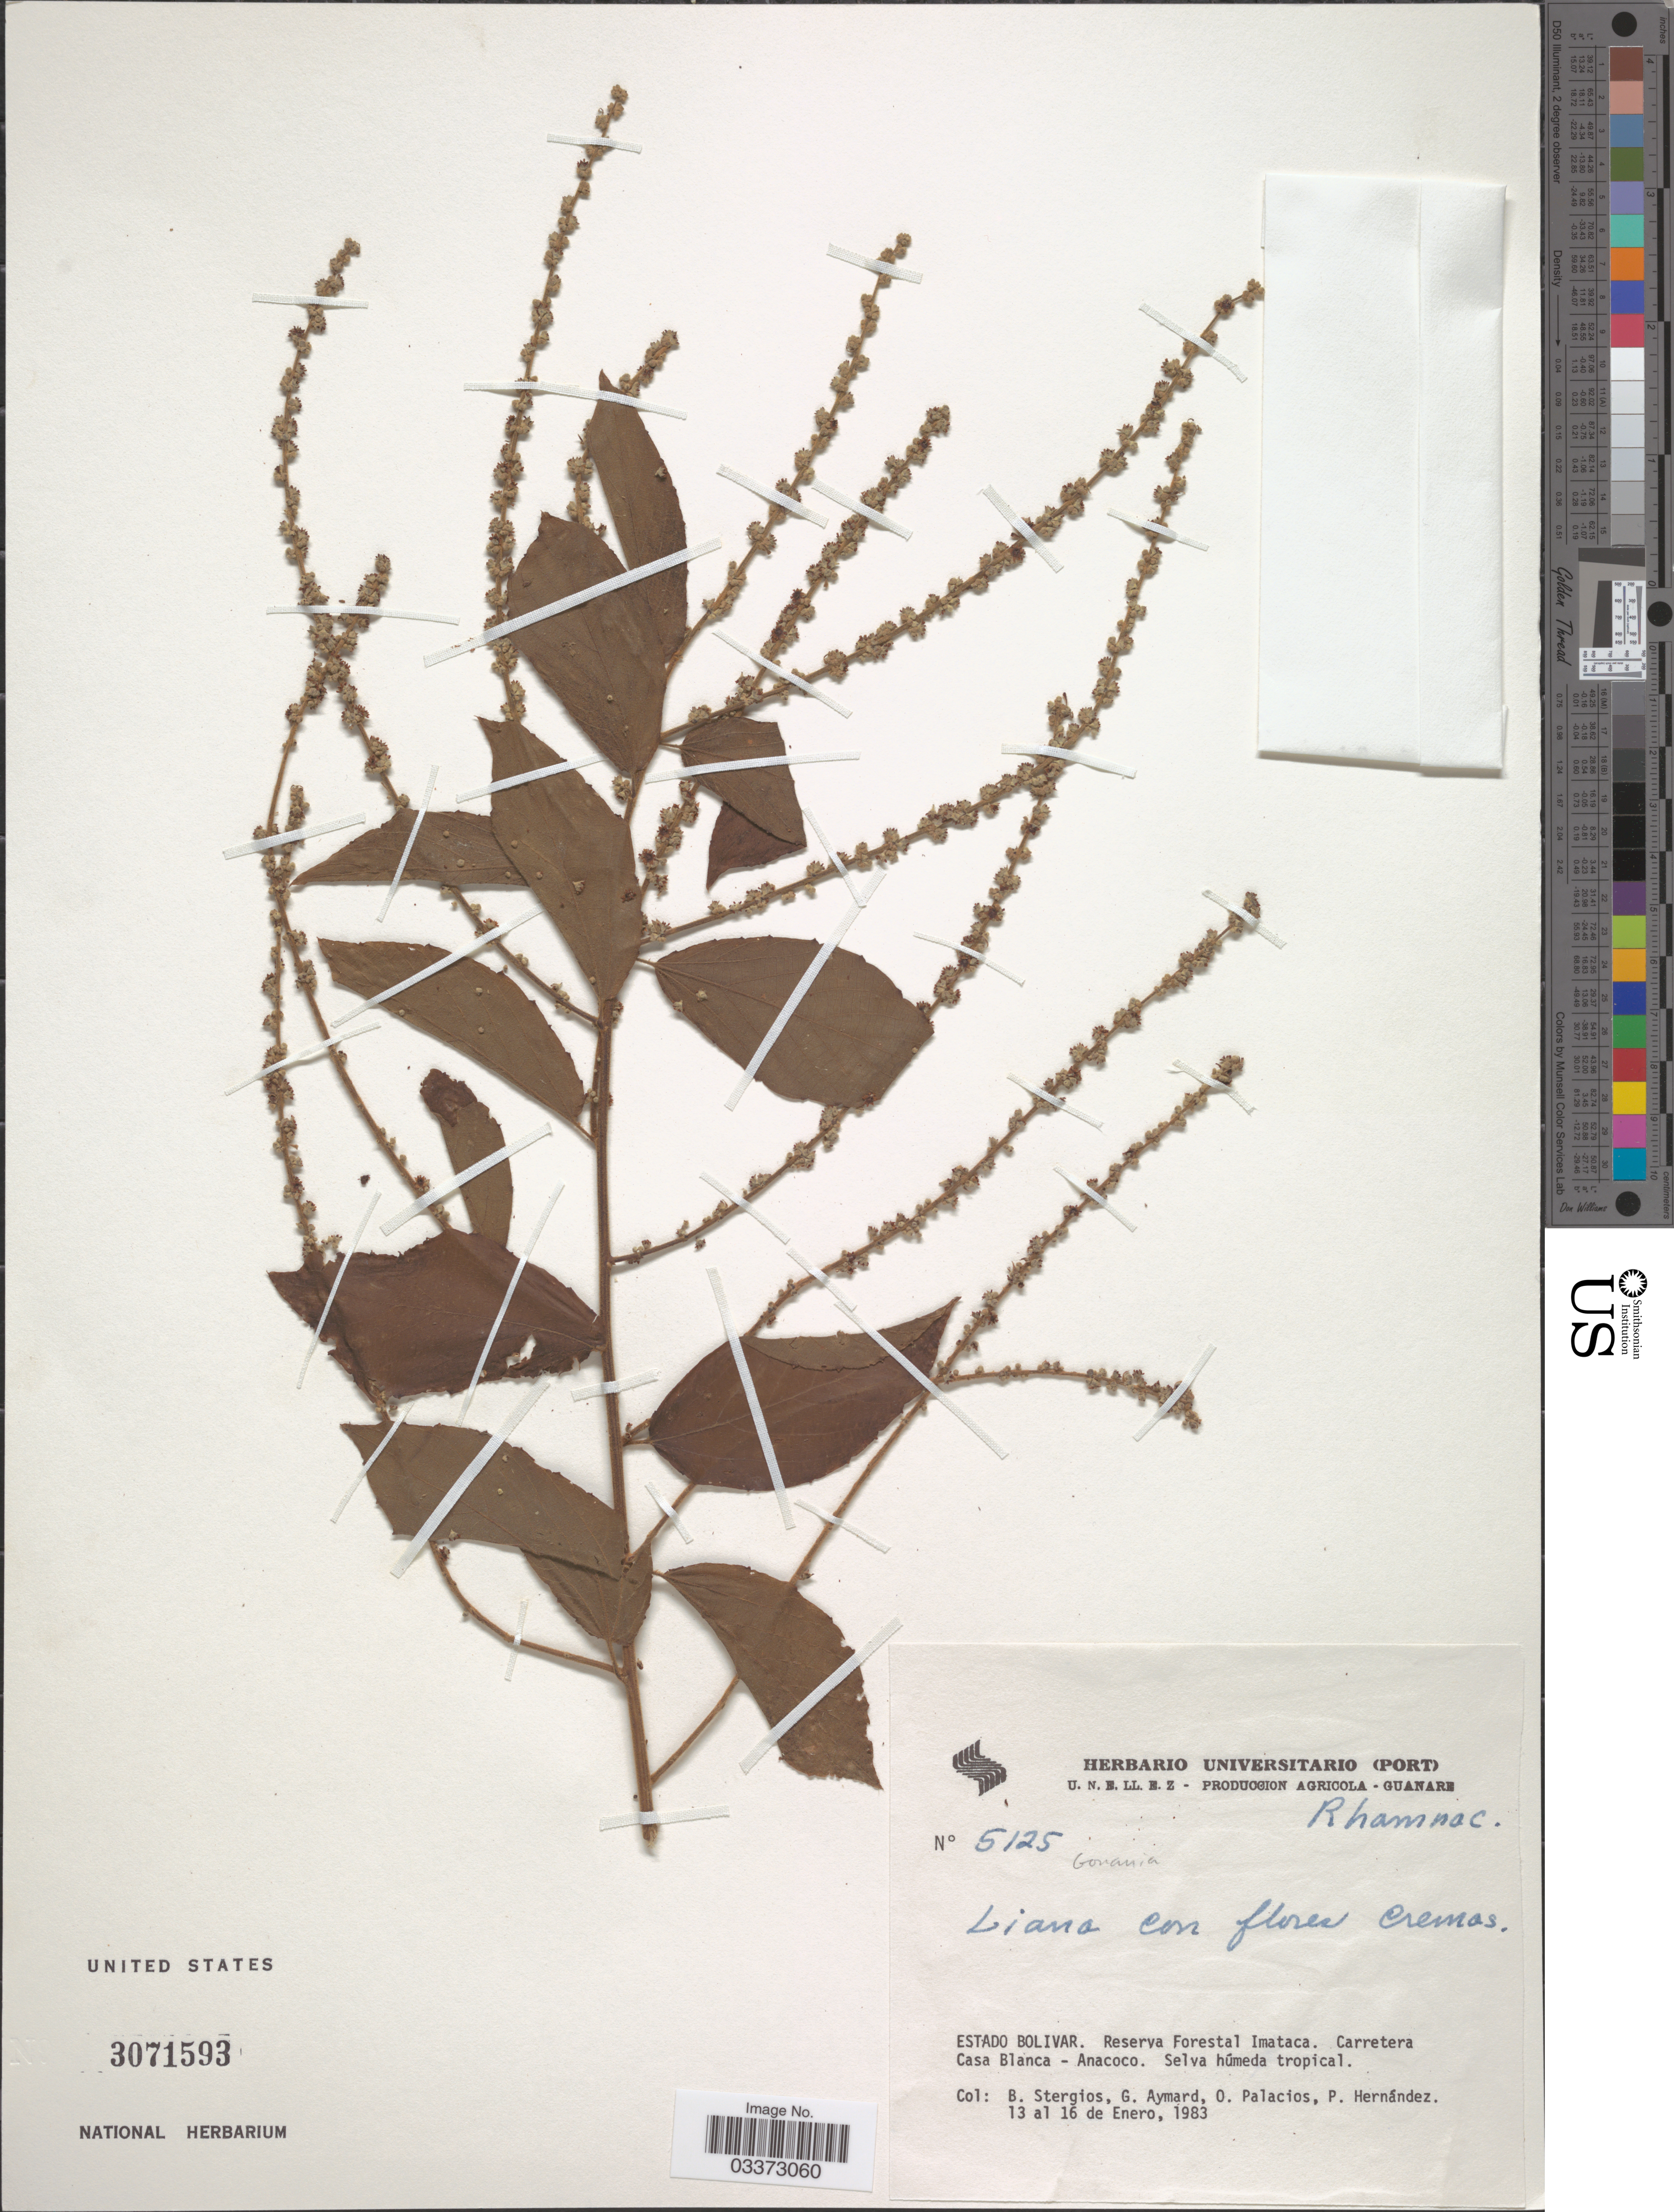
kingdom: Plantae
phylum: Tracheophyta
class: Magnoliopsida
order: Rosales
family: Rhamnaceae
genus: Gouania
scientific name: Gouania polygama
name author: (Jacq.) Urb.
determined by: Figueira, Mauricio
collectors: B. G. Stergios, G. A. Aymard, O. Palacios & P. Hernández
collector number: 5125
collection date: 1983-01-13/1983-01-16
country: Venezuela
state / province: Bolivar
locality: Reserva Forestal Imataca. Carretera Casa Blanca - Anacoco.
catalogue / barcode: US 3071593